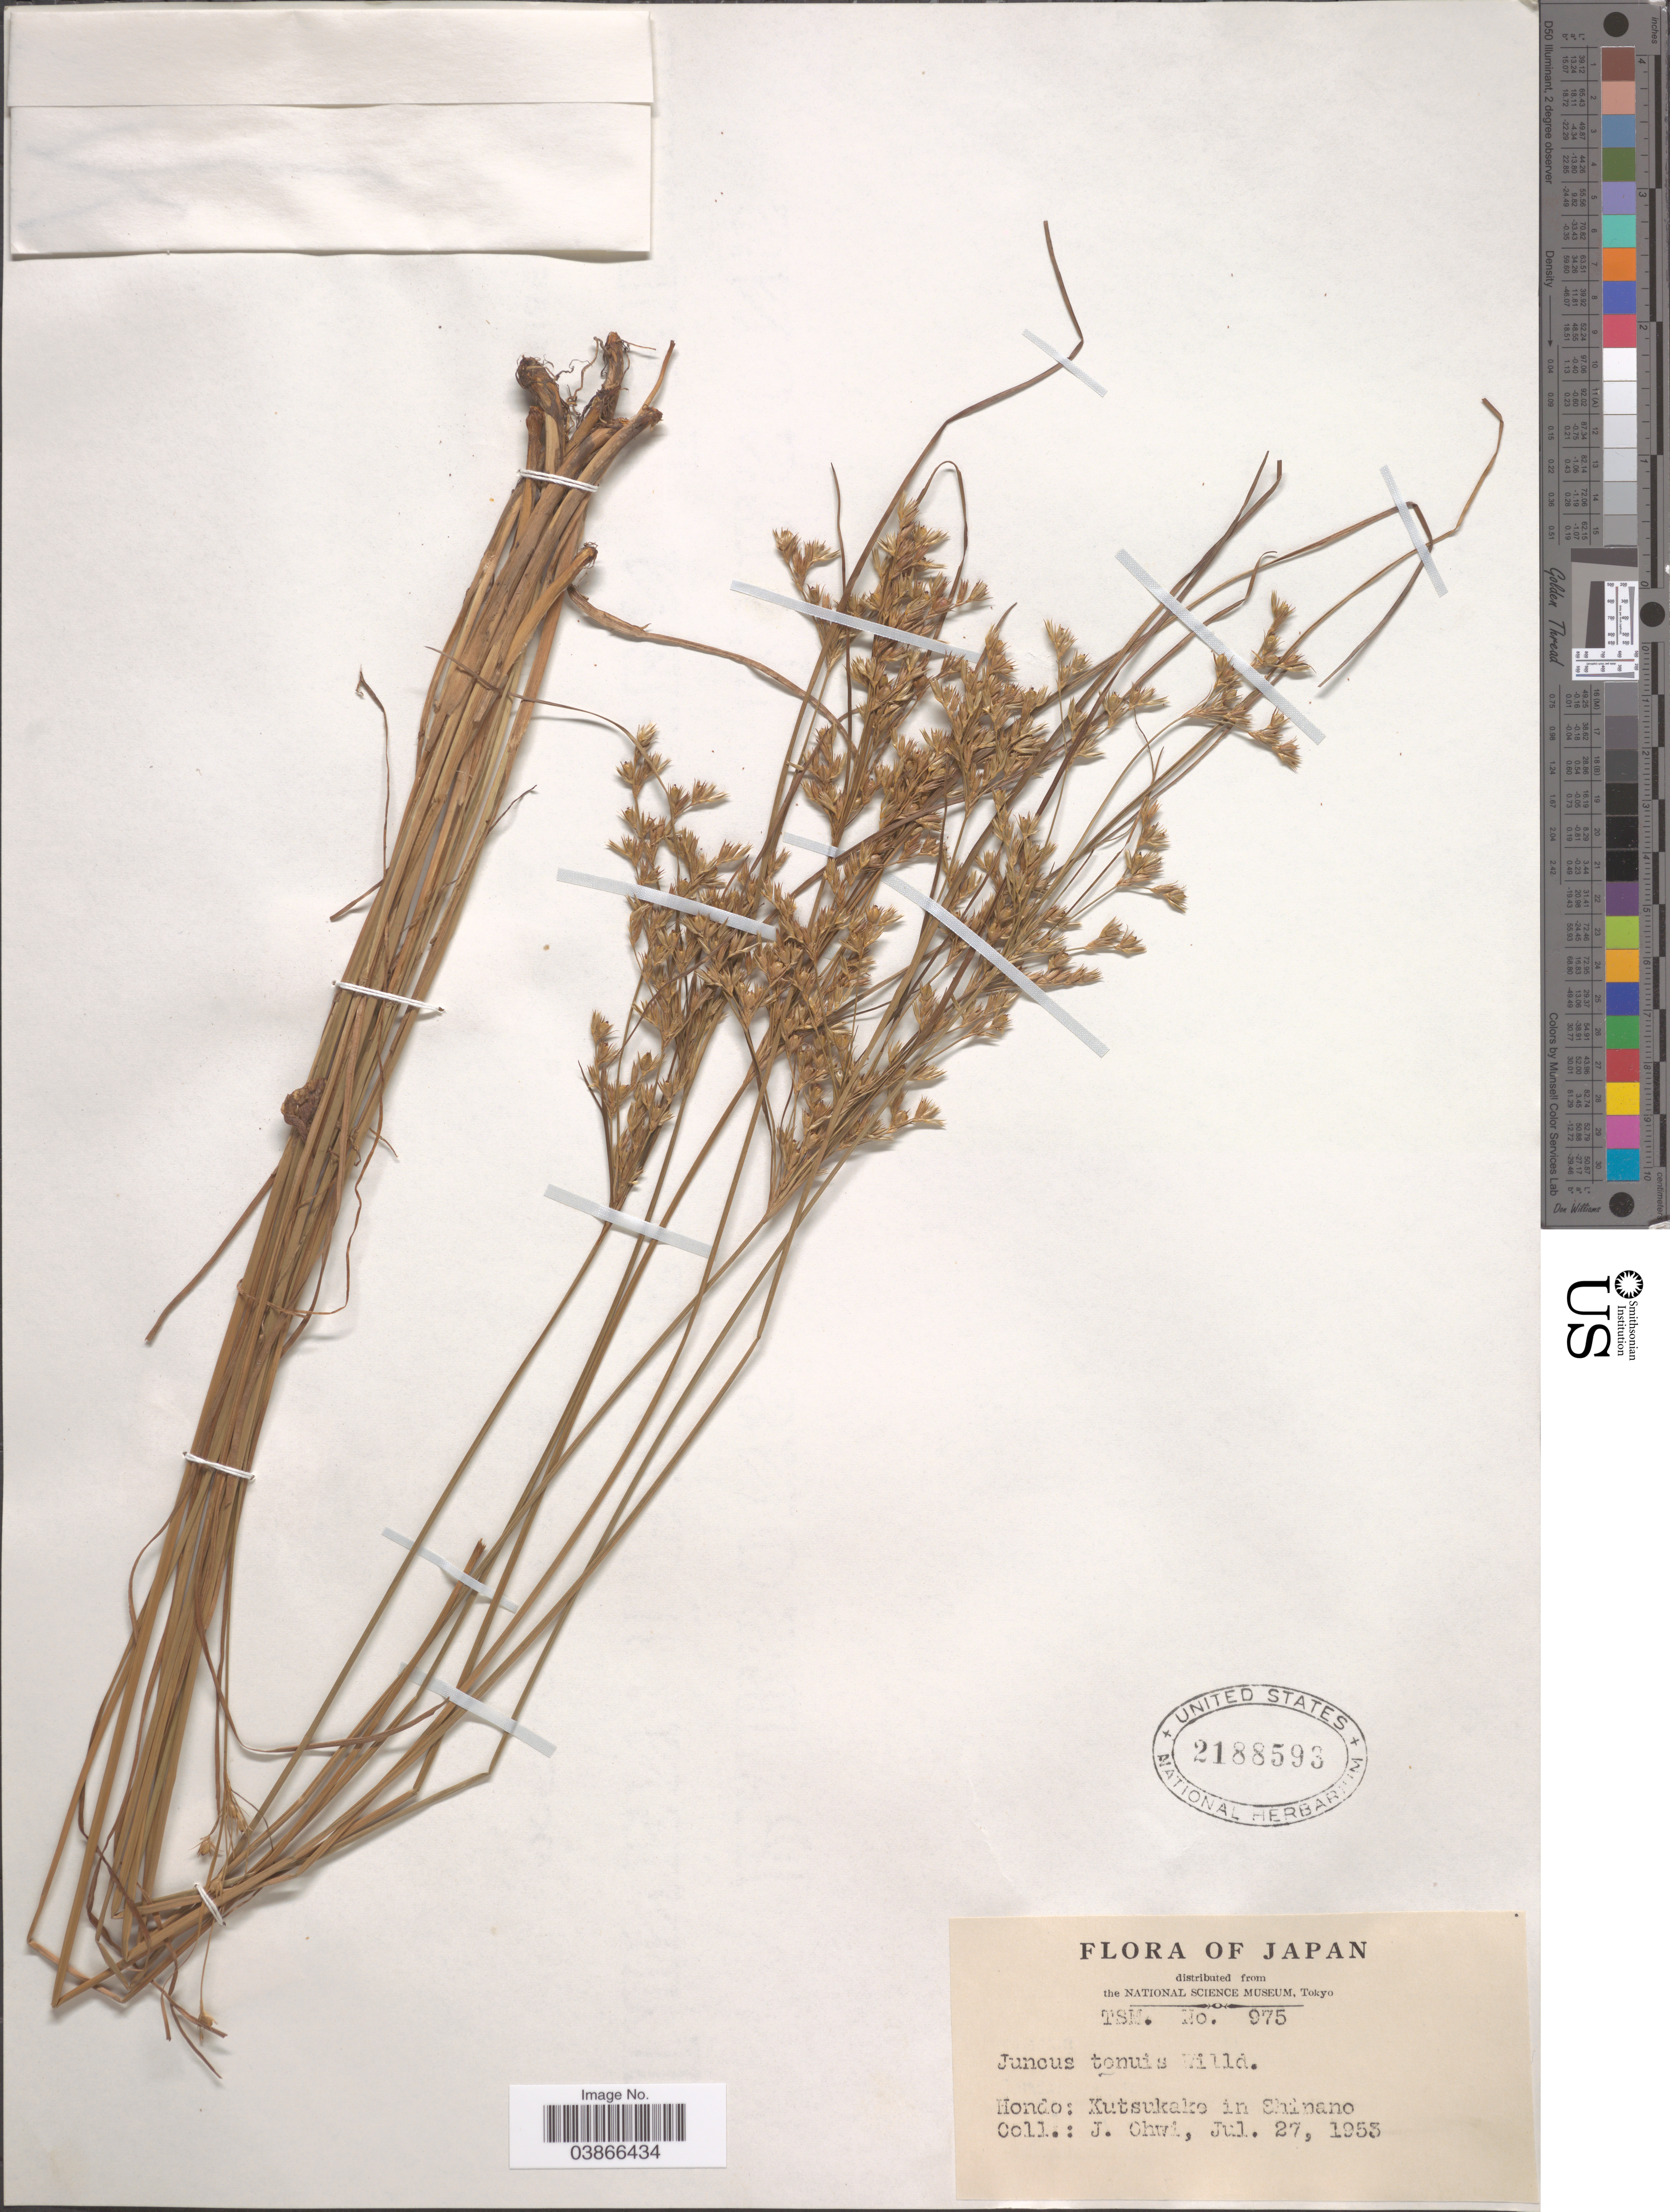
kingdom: Plantae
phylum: Tracheophyta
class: Liliopsida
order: Poales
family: Juncaceae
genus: Juncus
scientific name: Juncus tenuis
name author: Willd.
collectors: J. Ohwi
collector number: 975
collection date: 1953-07-27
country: Japan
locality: Hondo: Kutsukako in Shinano.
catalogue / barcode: US 2188593